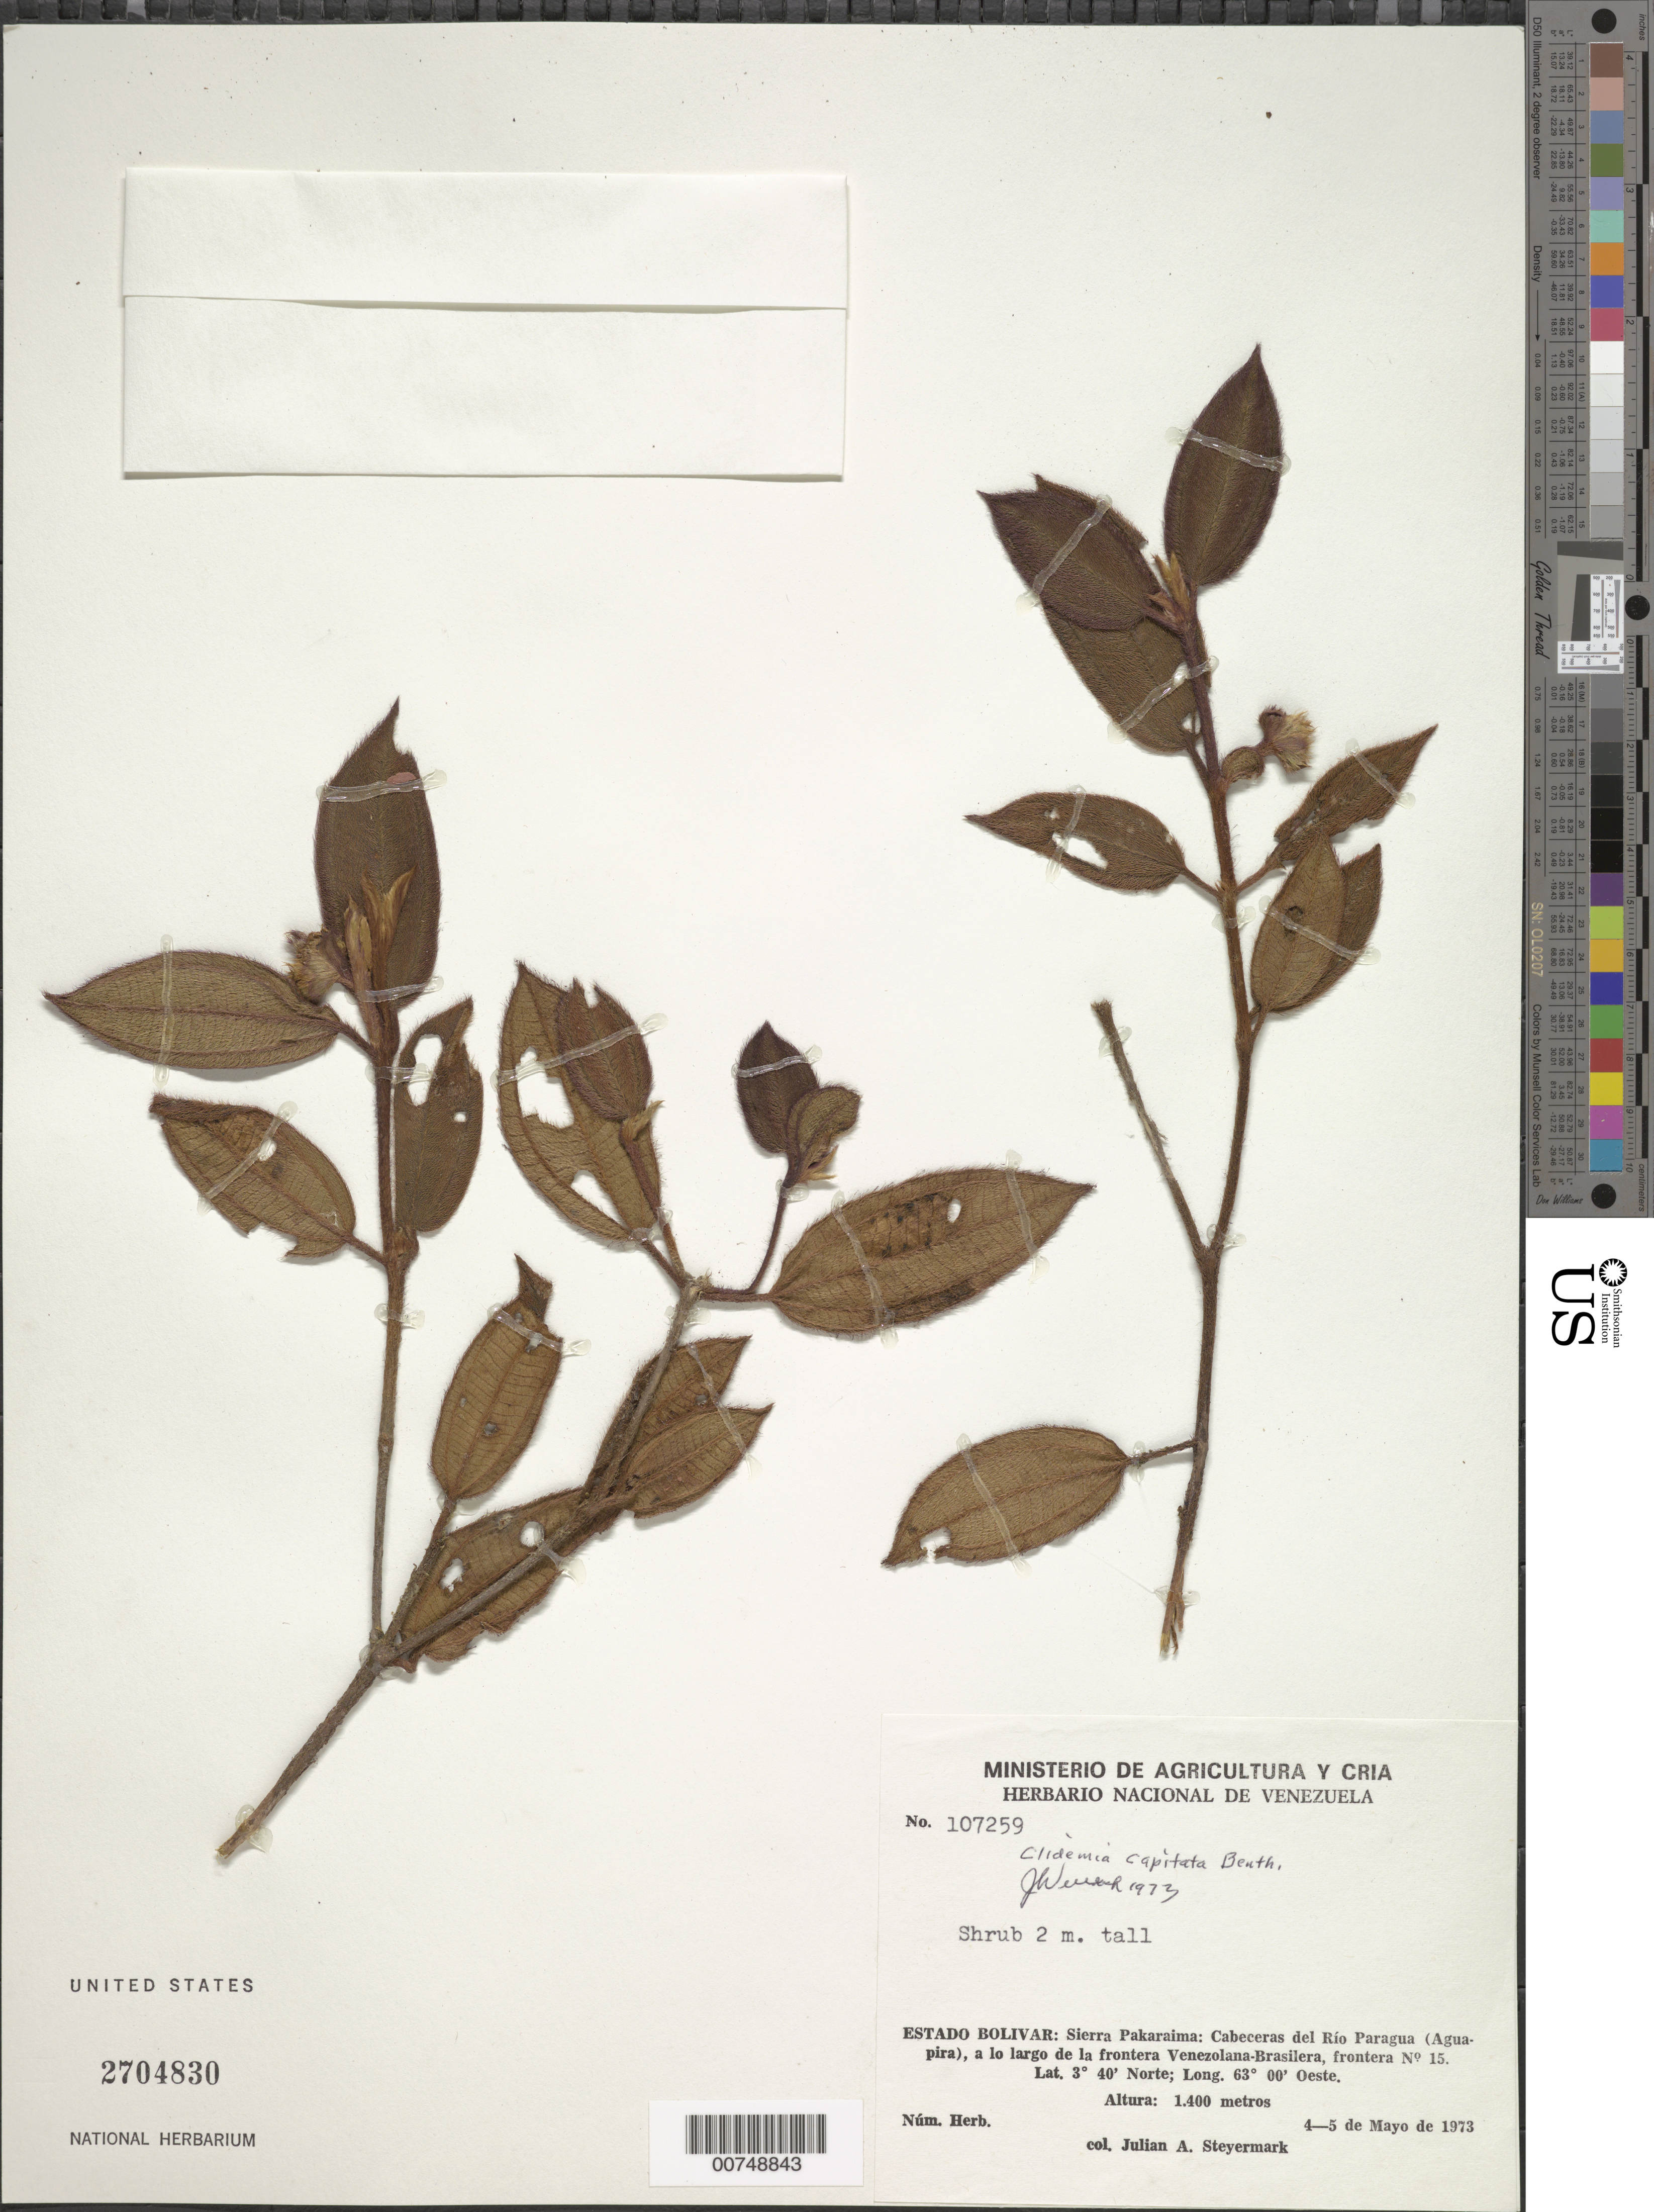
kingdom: Plantae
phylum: Tracheophyta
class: Magnoliopsida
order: Myrtales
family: Melastomataceae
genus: Clidemia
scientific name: Clidemia capitata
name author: Benth.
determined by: Wurdack, John J., (US), US (UNITED STATES)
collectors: J. Steyermark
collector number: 107259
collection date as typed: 4-May-73 to 5-May-73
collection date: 1973-05-04/1973-05-05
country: Venezuela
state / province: Bolívar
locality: Sierra Pakaraima: cabeceras del Río Paragua (Aguapira), a lo largo de la frontera Venezolana - Brasilera, frontera no. 15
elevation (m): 1400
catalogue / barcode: US 2704830